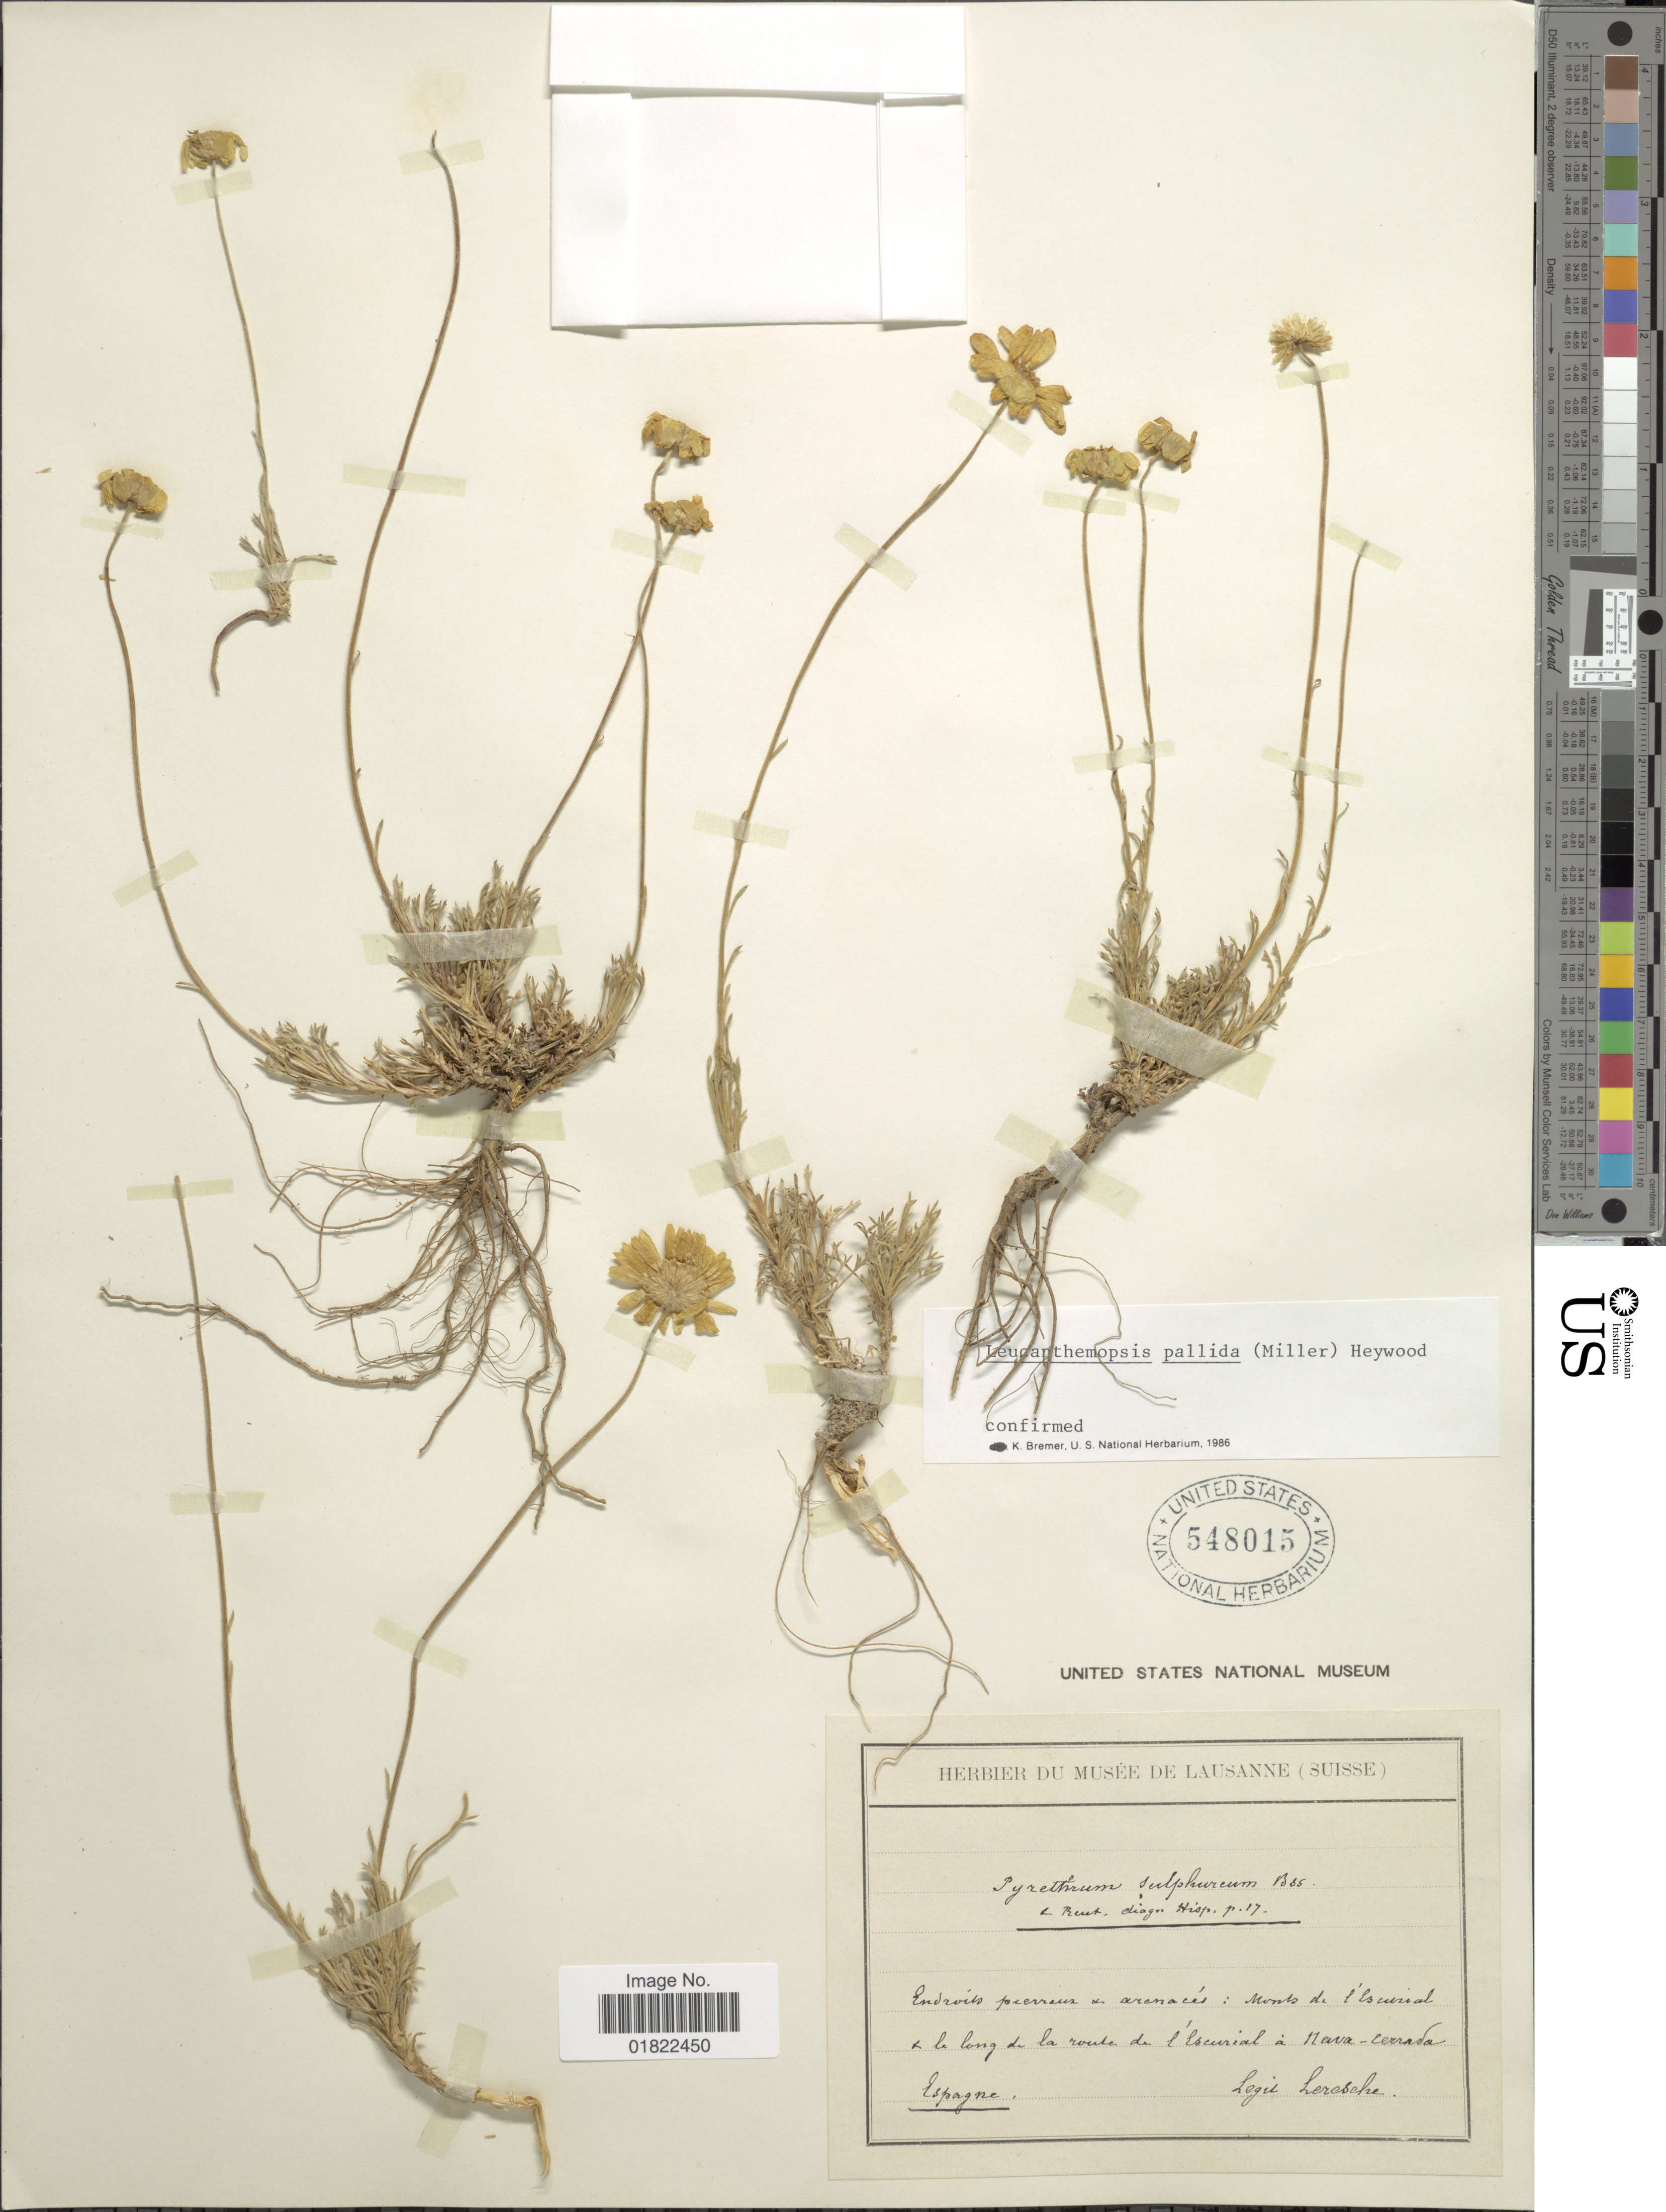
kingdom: Plantae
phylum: Tracheophyta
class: Magnoliopsida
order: Asterales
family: Asteraceae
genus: Leucanthemopsis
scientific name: Leucanthemopsis pallida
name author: Heywood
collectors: Leresche, --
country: Spain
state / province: Madrid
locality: Monts de l'Escurial (Escorial) de le long de la route lÉscurial à Nava-Cerrada (Navacerrada)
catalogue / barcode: US 548015